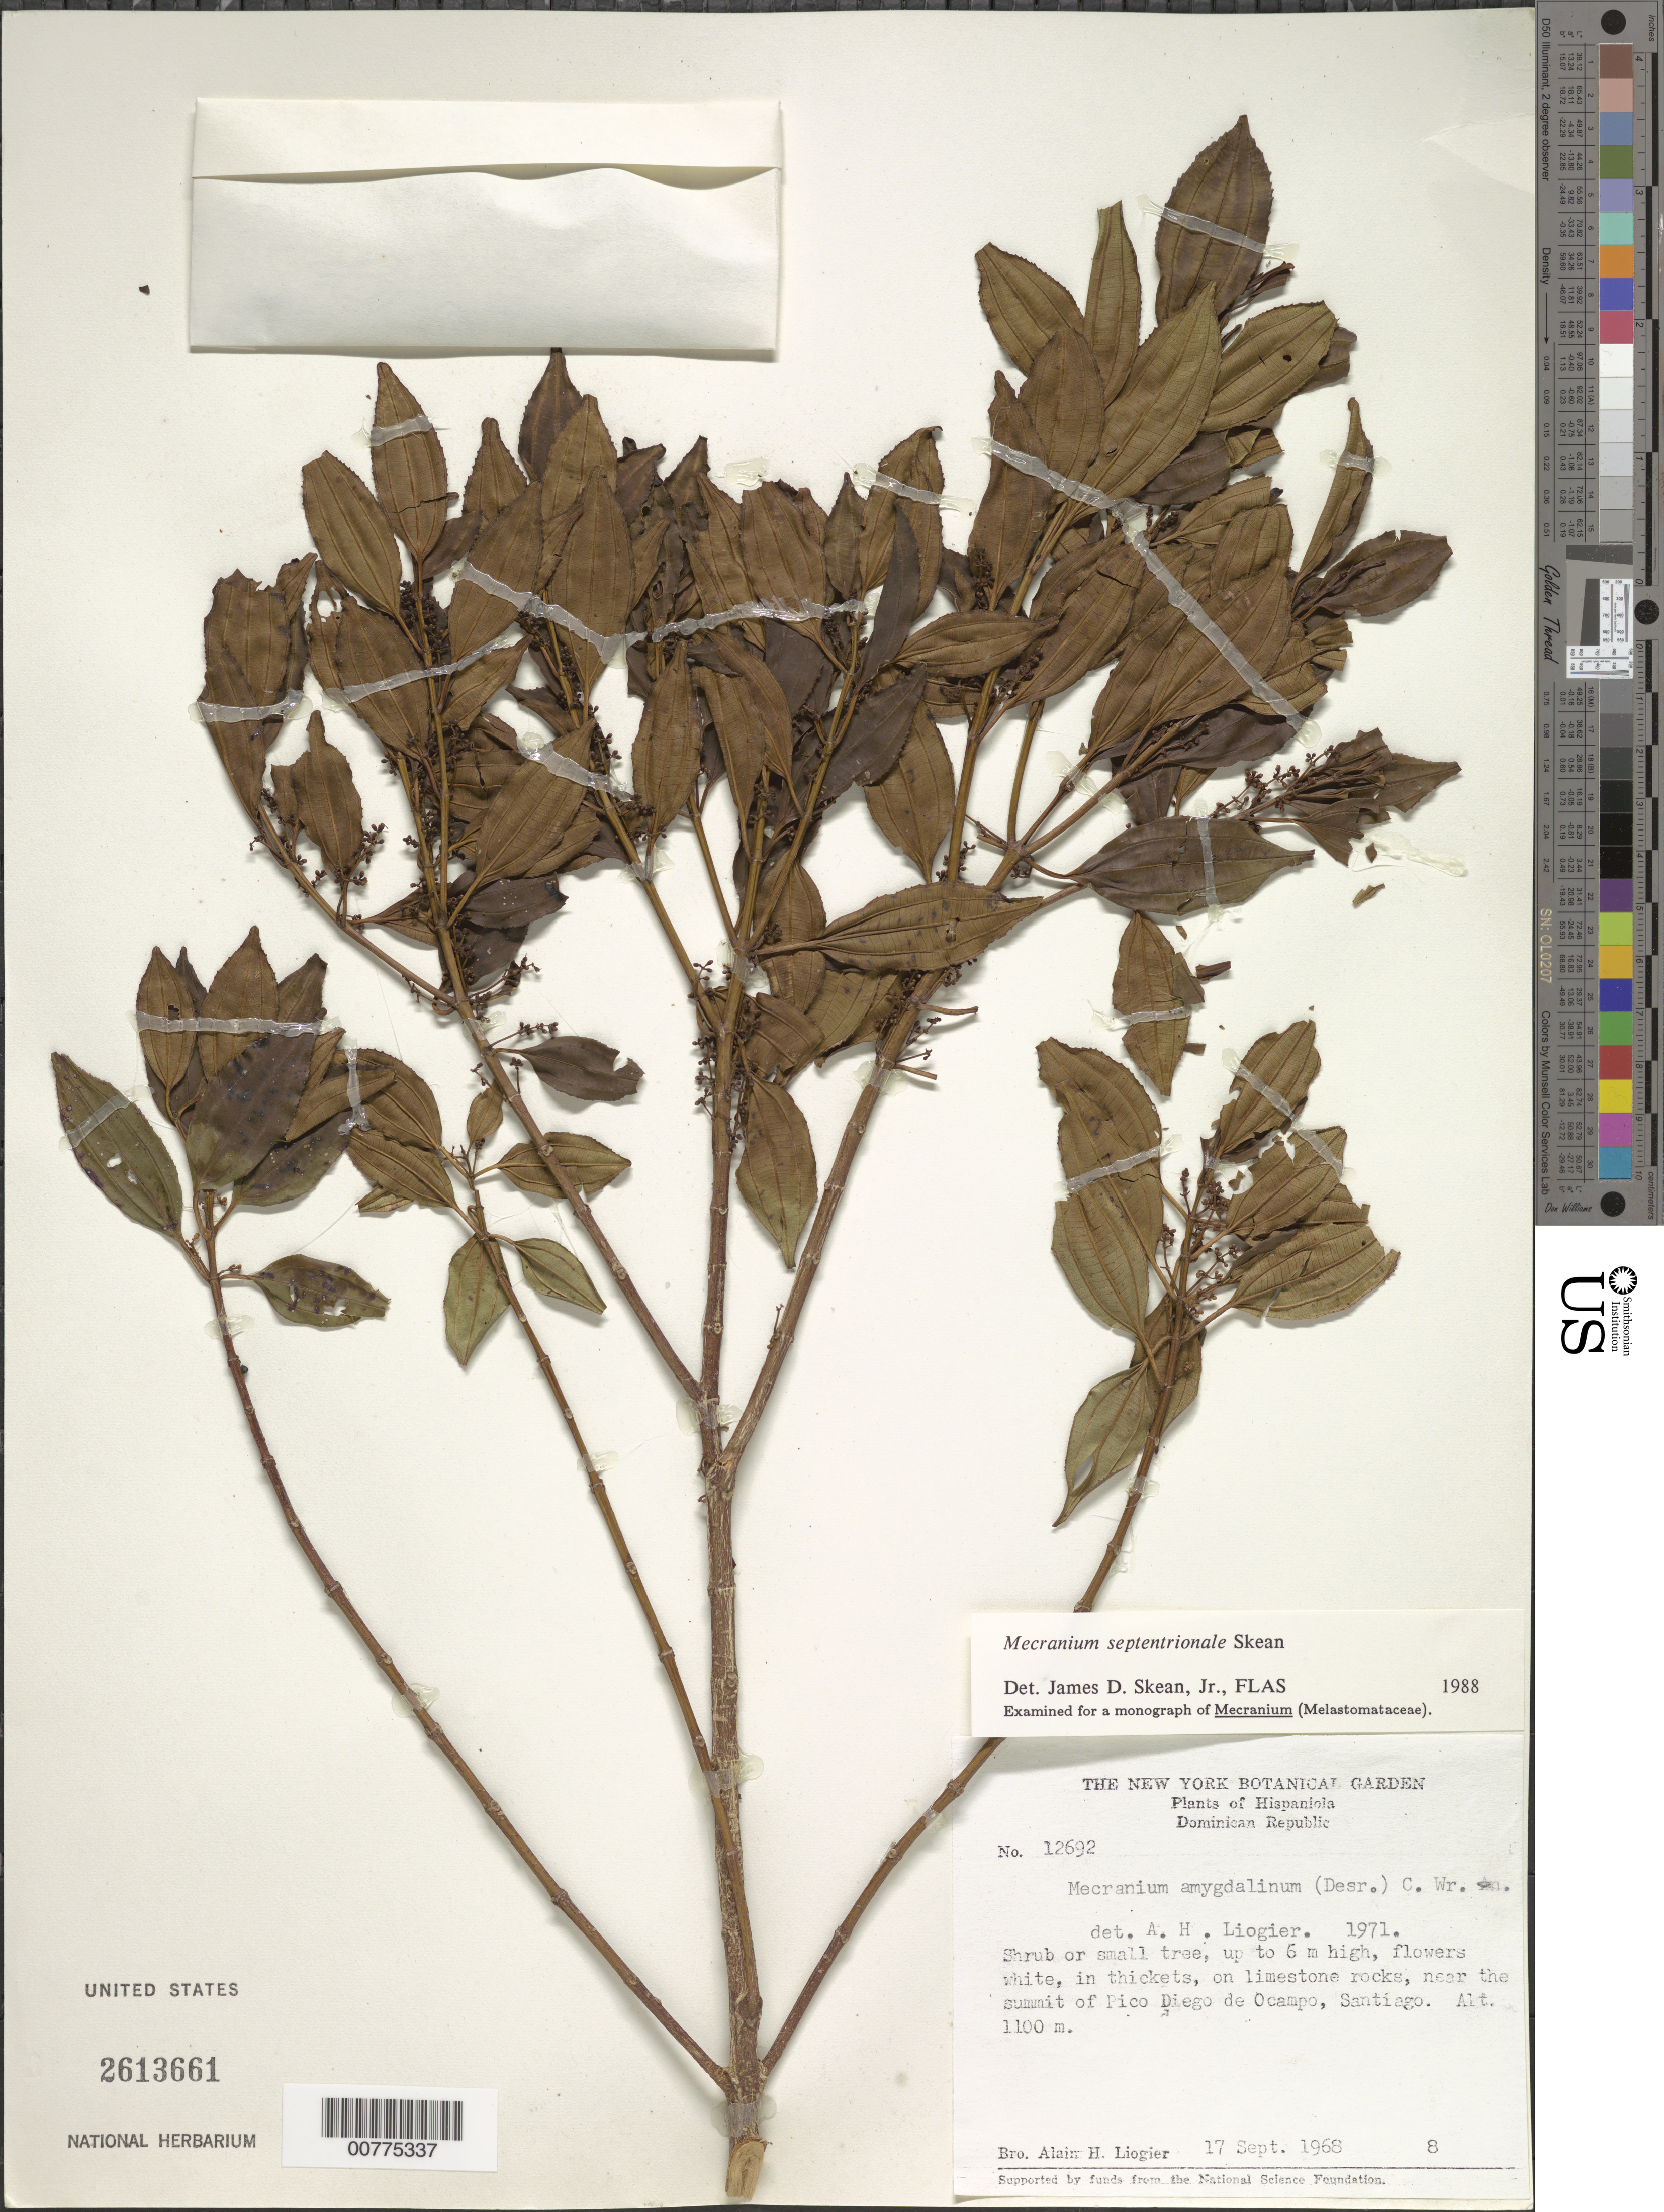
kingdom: Plantae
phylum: Tracheophyta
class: Magnoliopsida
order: Myrtales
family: Melastomataceae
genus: Mecranium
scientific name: Mecranium septentrionale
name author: Skean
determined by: Skean, J. D., Jr.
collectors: A. H. Liogier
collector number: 12692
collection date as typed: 17 Sep 1968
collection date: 1968-09-17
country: Dominican Republic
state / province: Santiago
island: Hispaniola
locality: Near the summit of Diego de Ocampo Peak.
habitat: In thickets, on limestone rocks.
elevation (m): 1100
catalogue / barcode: US 2613661